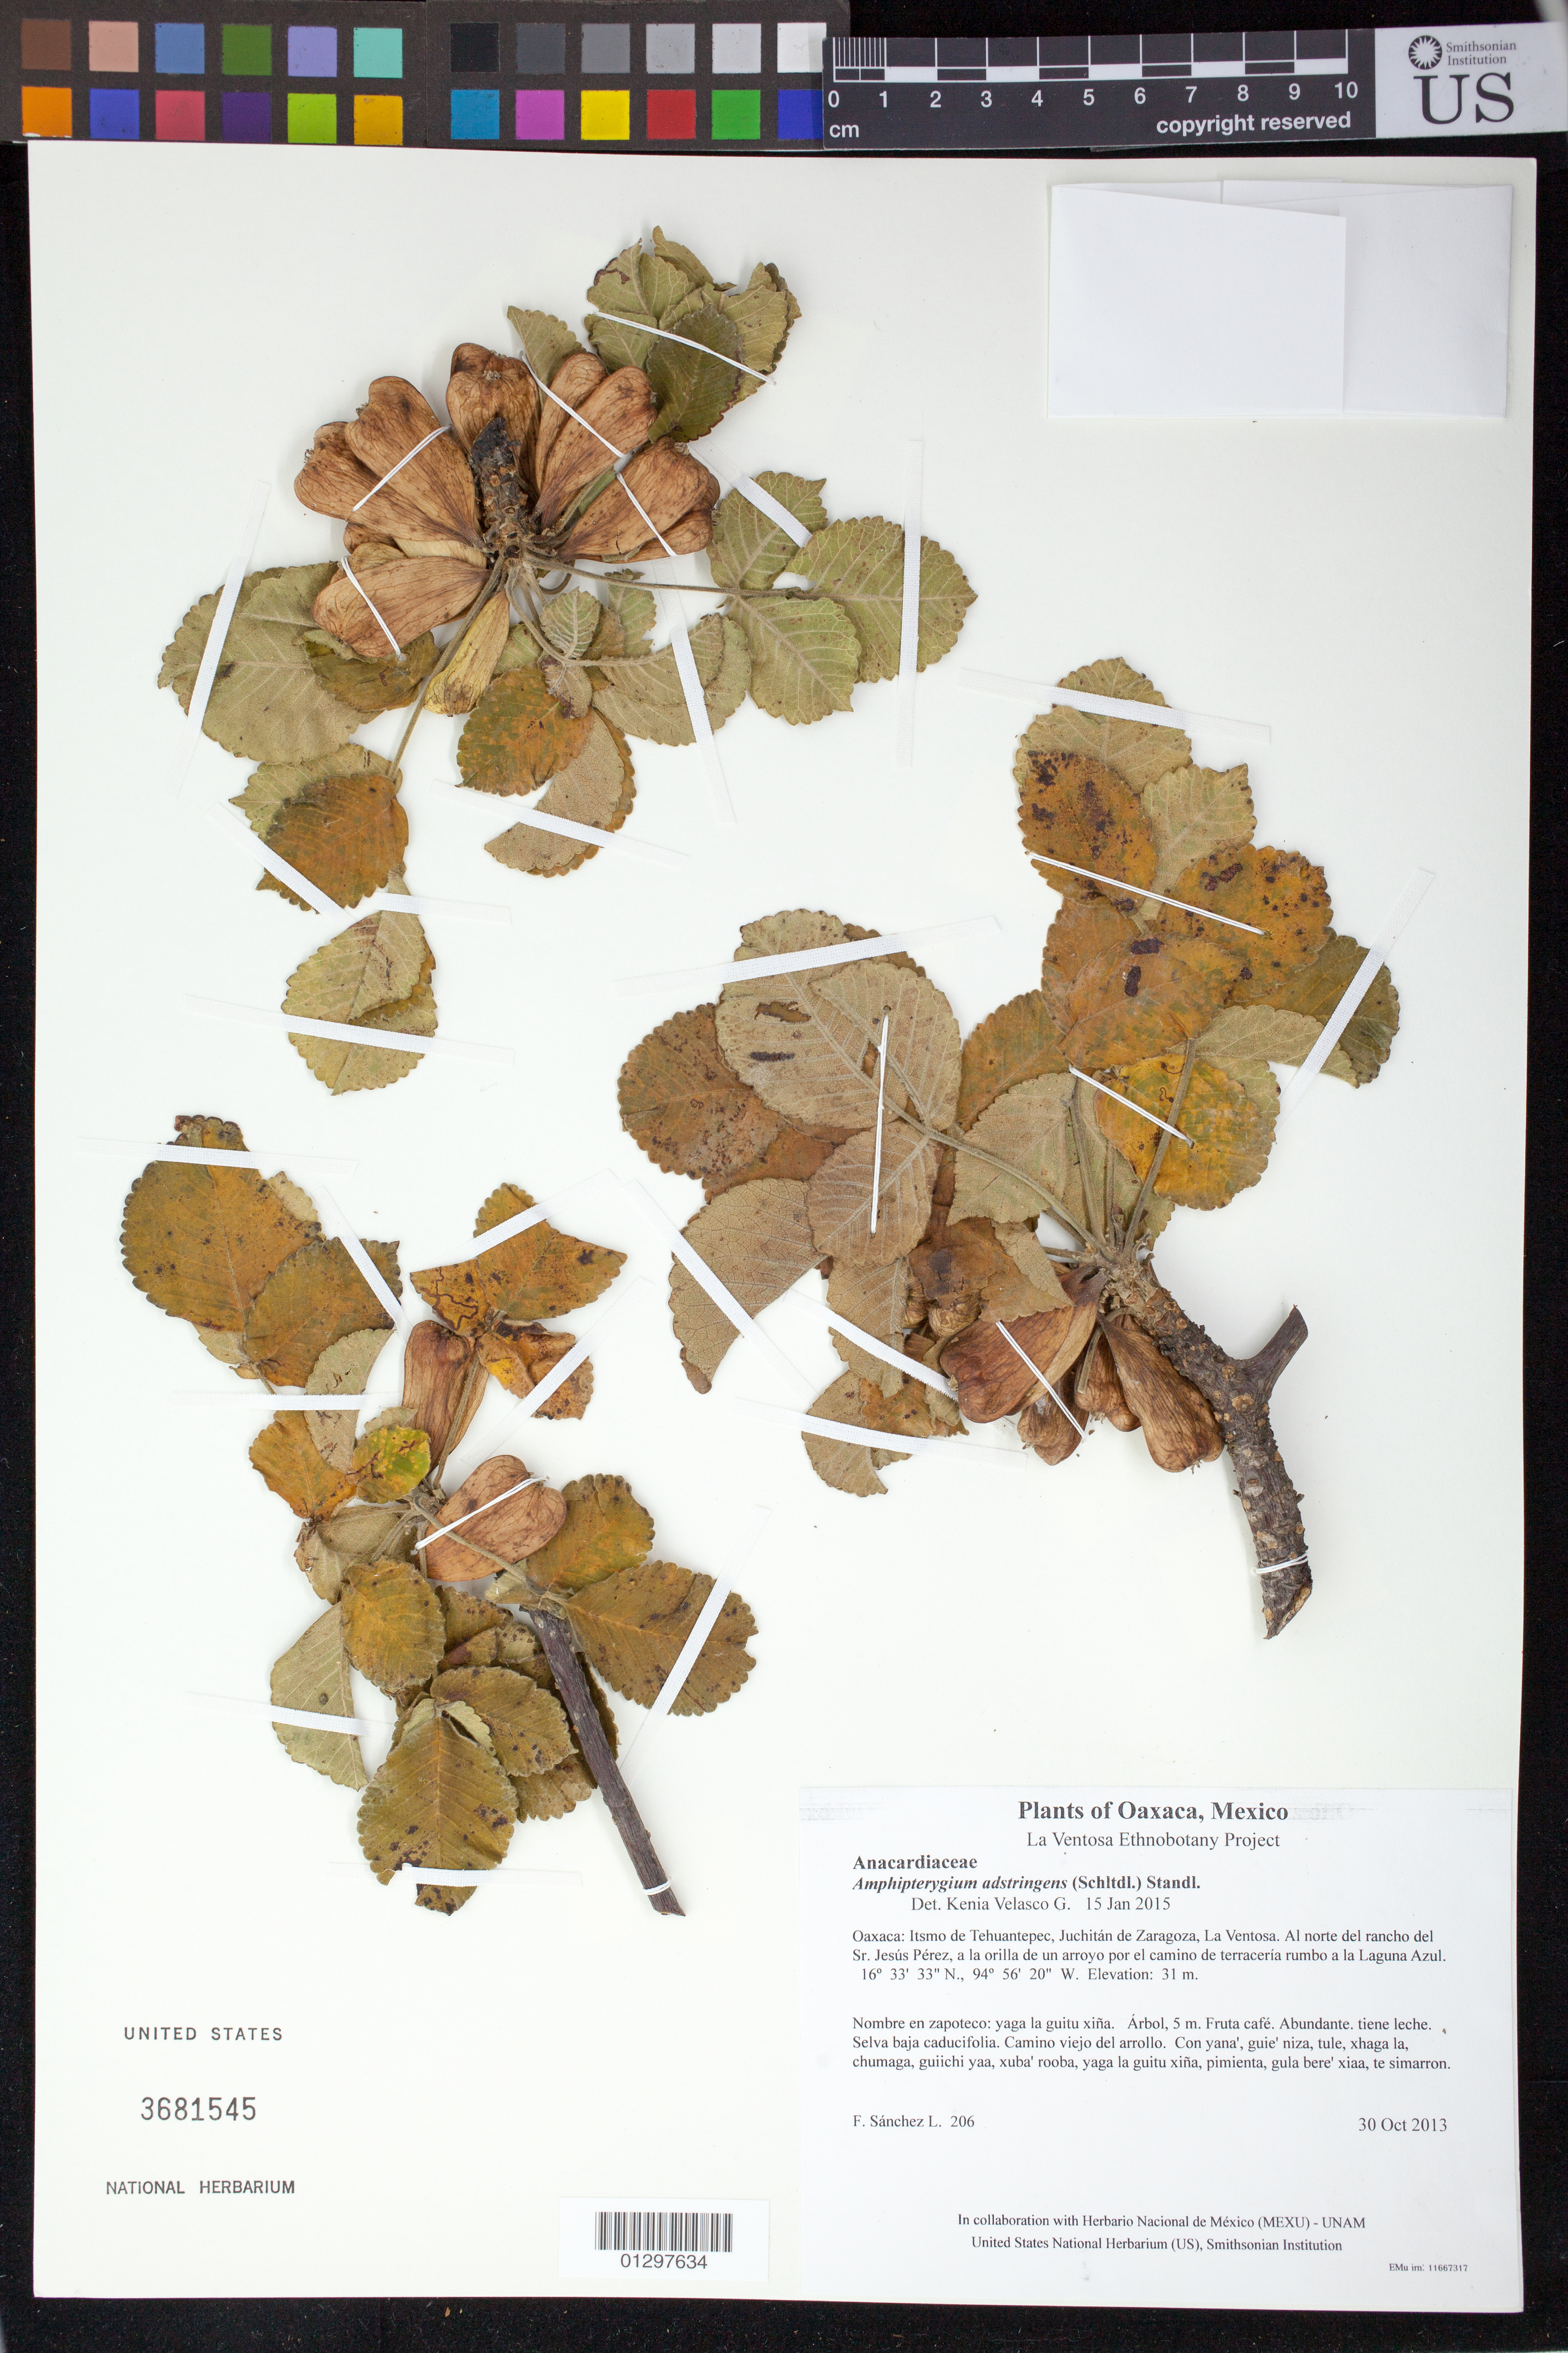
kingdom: Plantae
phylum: Tracheophyta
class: Magnoliopsida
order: Sapindales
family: Anacardiaceae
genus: Amphipterygium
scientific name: Amphipterygium adstringens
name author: (Schltdl.) Schiede ex Standl.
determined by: Velasco G., Kenia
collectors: F. Sánchez L.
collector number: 206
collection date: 2013-10-30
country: Mexico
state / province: Oaxaca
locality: Itsmo de Tehuantepec, Juchitán de Zaragoza, La Ventosa. Al norte del rancho del Sr. Jesús Pérez, a la orilla de un arroyo por el camino de terracería rumbo a la Laguna Azul.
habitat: Selva baja caducifolia. Camino viejo del arrollo.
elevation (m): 31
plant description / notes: JEBOT, MEXU, SIPI, US; Yaga. 5 m. Cuaananaxhi namuu. Stale.; huachalala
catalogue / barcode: US 3681545